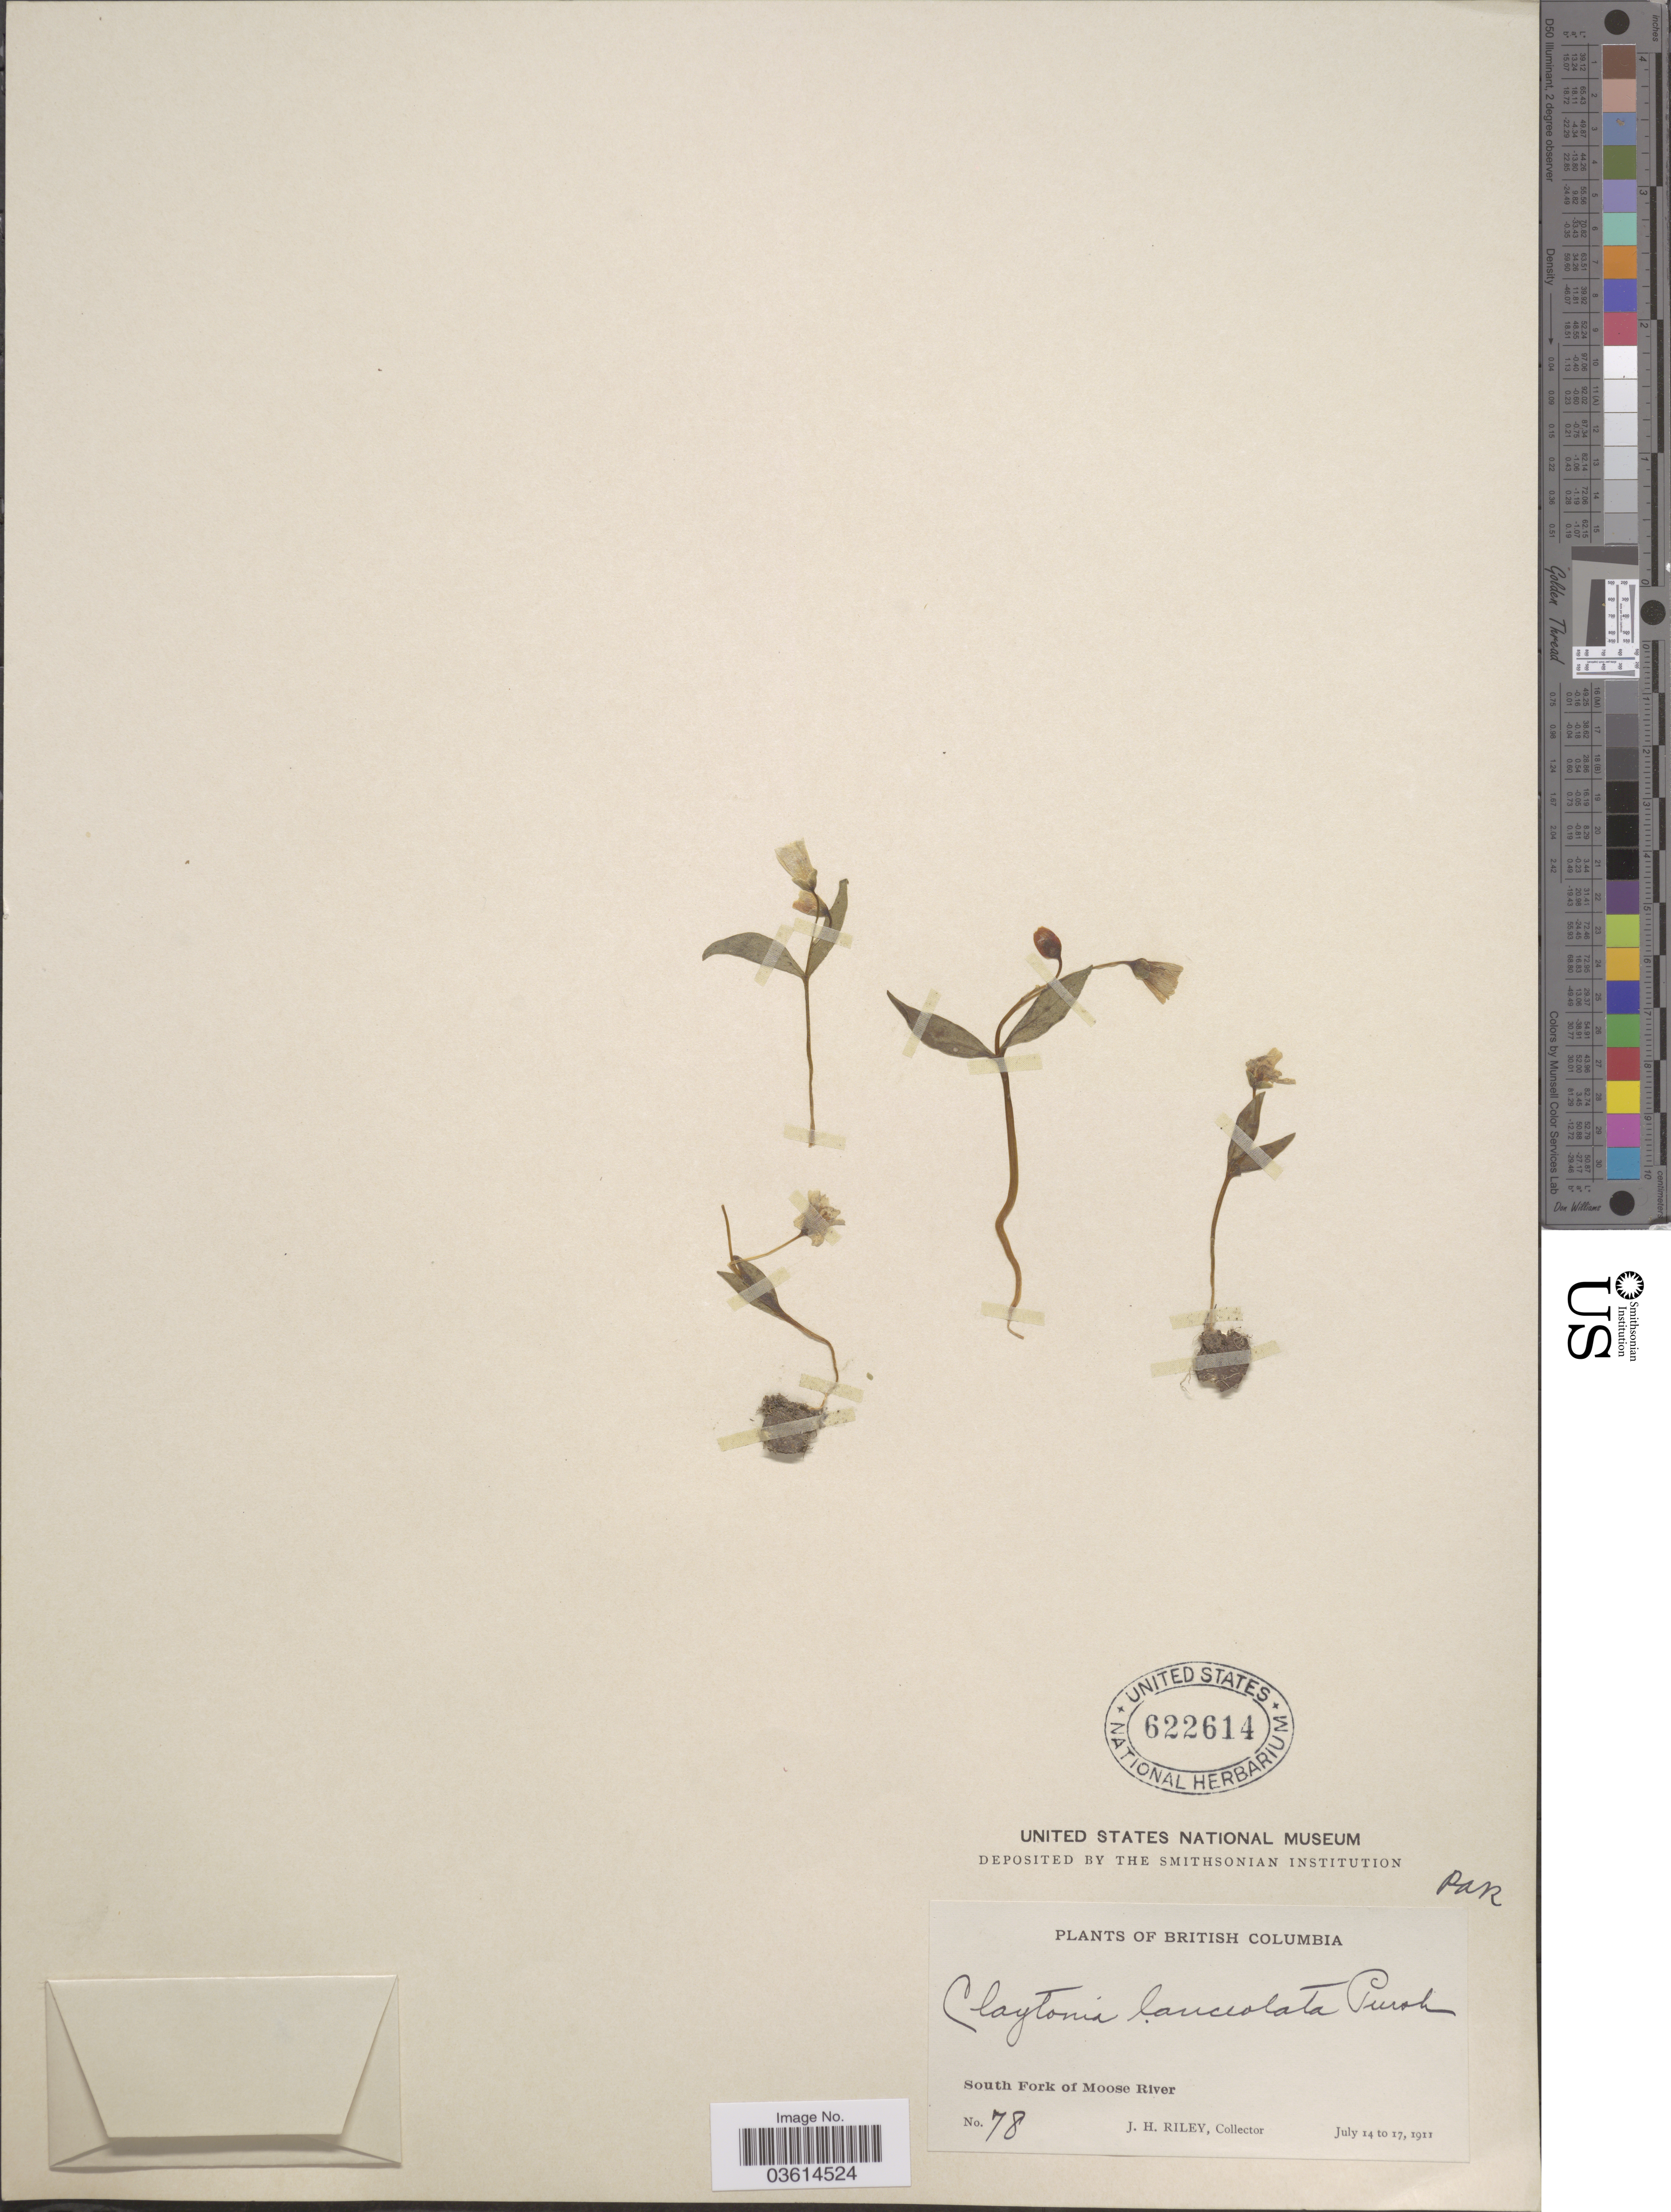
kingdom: Plantae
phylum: Tracheophyta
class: Magnoliopsida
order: Caryophyllales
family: Montiaceae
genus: Claytonia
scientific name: Claytonia lanceolata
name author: Pursh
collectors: J. H. Riley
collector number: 78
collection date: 1911-07-14/1911-07-17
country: Canada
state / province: British Columbia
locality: South Fork of Moose River.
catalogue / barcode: US 622614